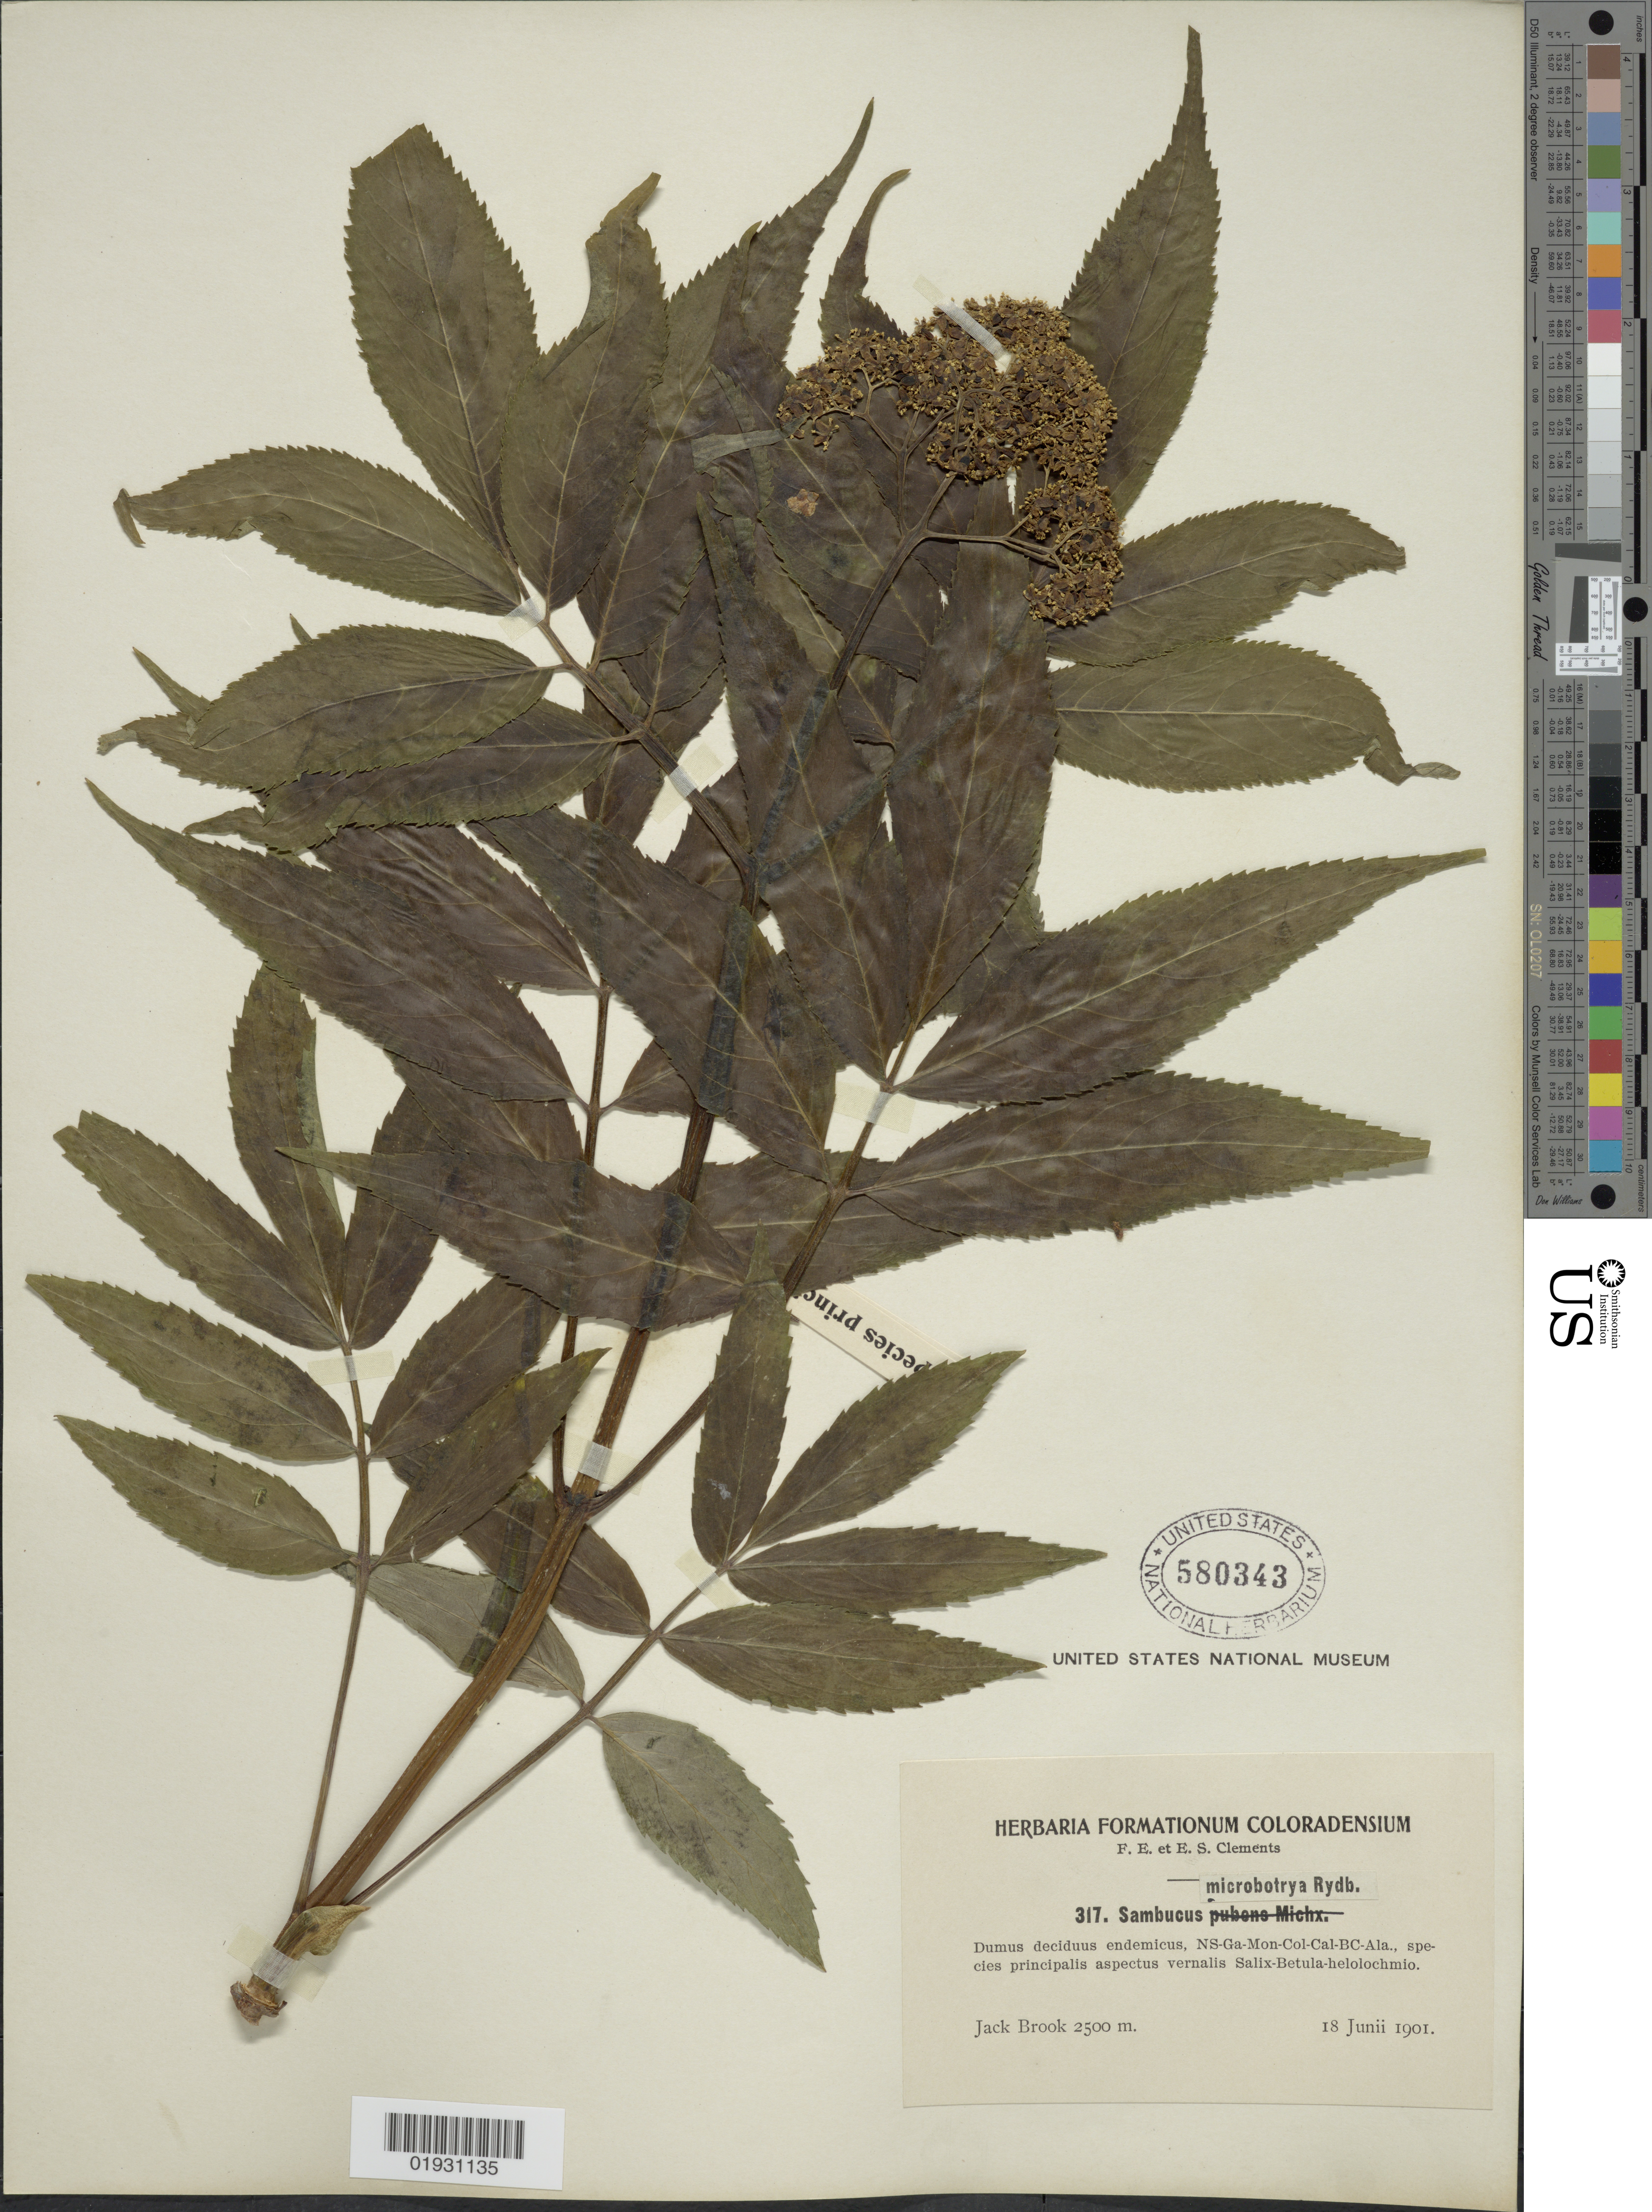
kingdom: Plantae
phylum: Tracheophyta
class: Magnoliopsida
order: Dipsacales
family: Viburnaceae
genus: Sambucus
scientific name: Sambucus microbotrys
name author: Rydb.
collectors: F. E. Clements & E. S. Clements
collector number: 317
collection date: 1901-06-18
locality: Jack Brook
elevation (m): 2500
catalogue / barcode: US 580343